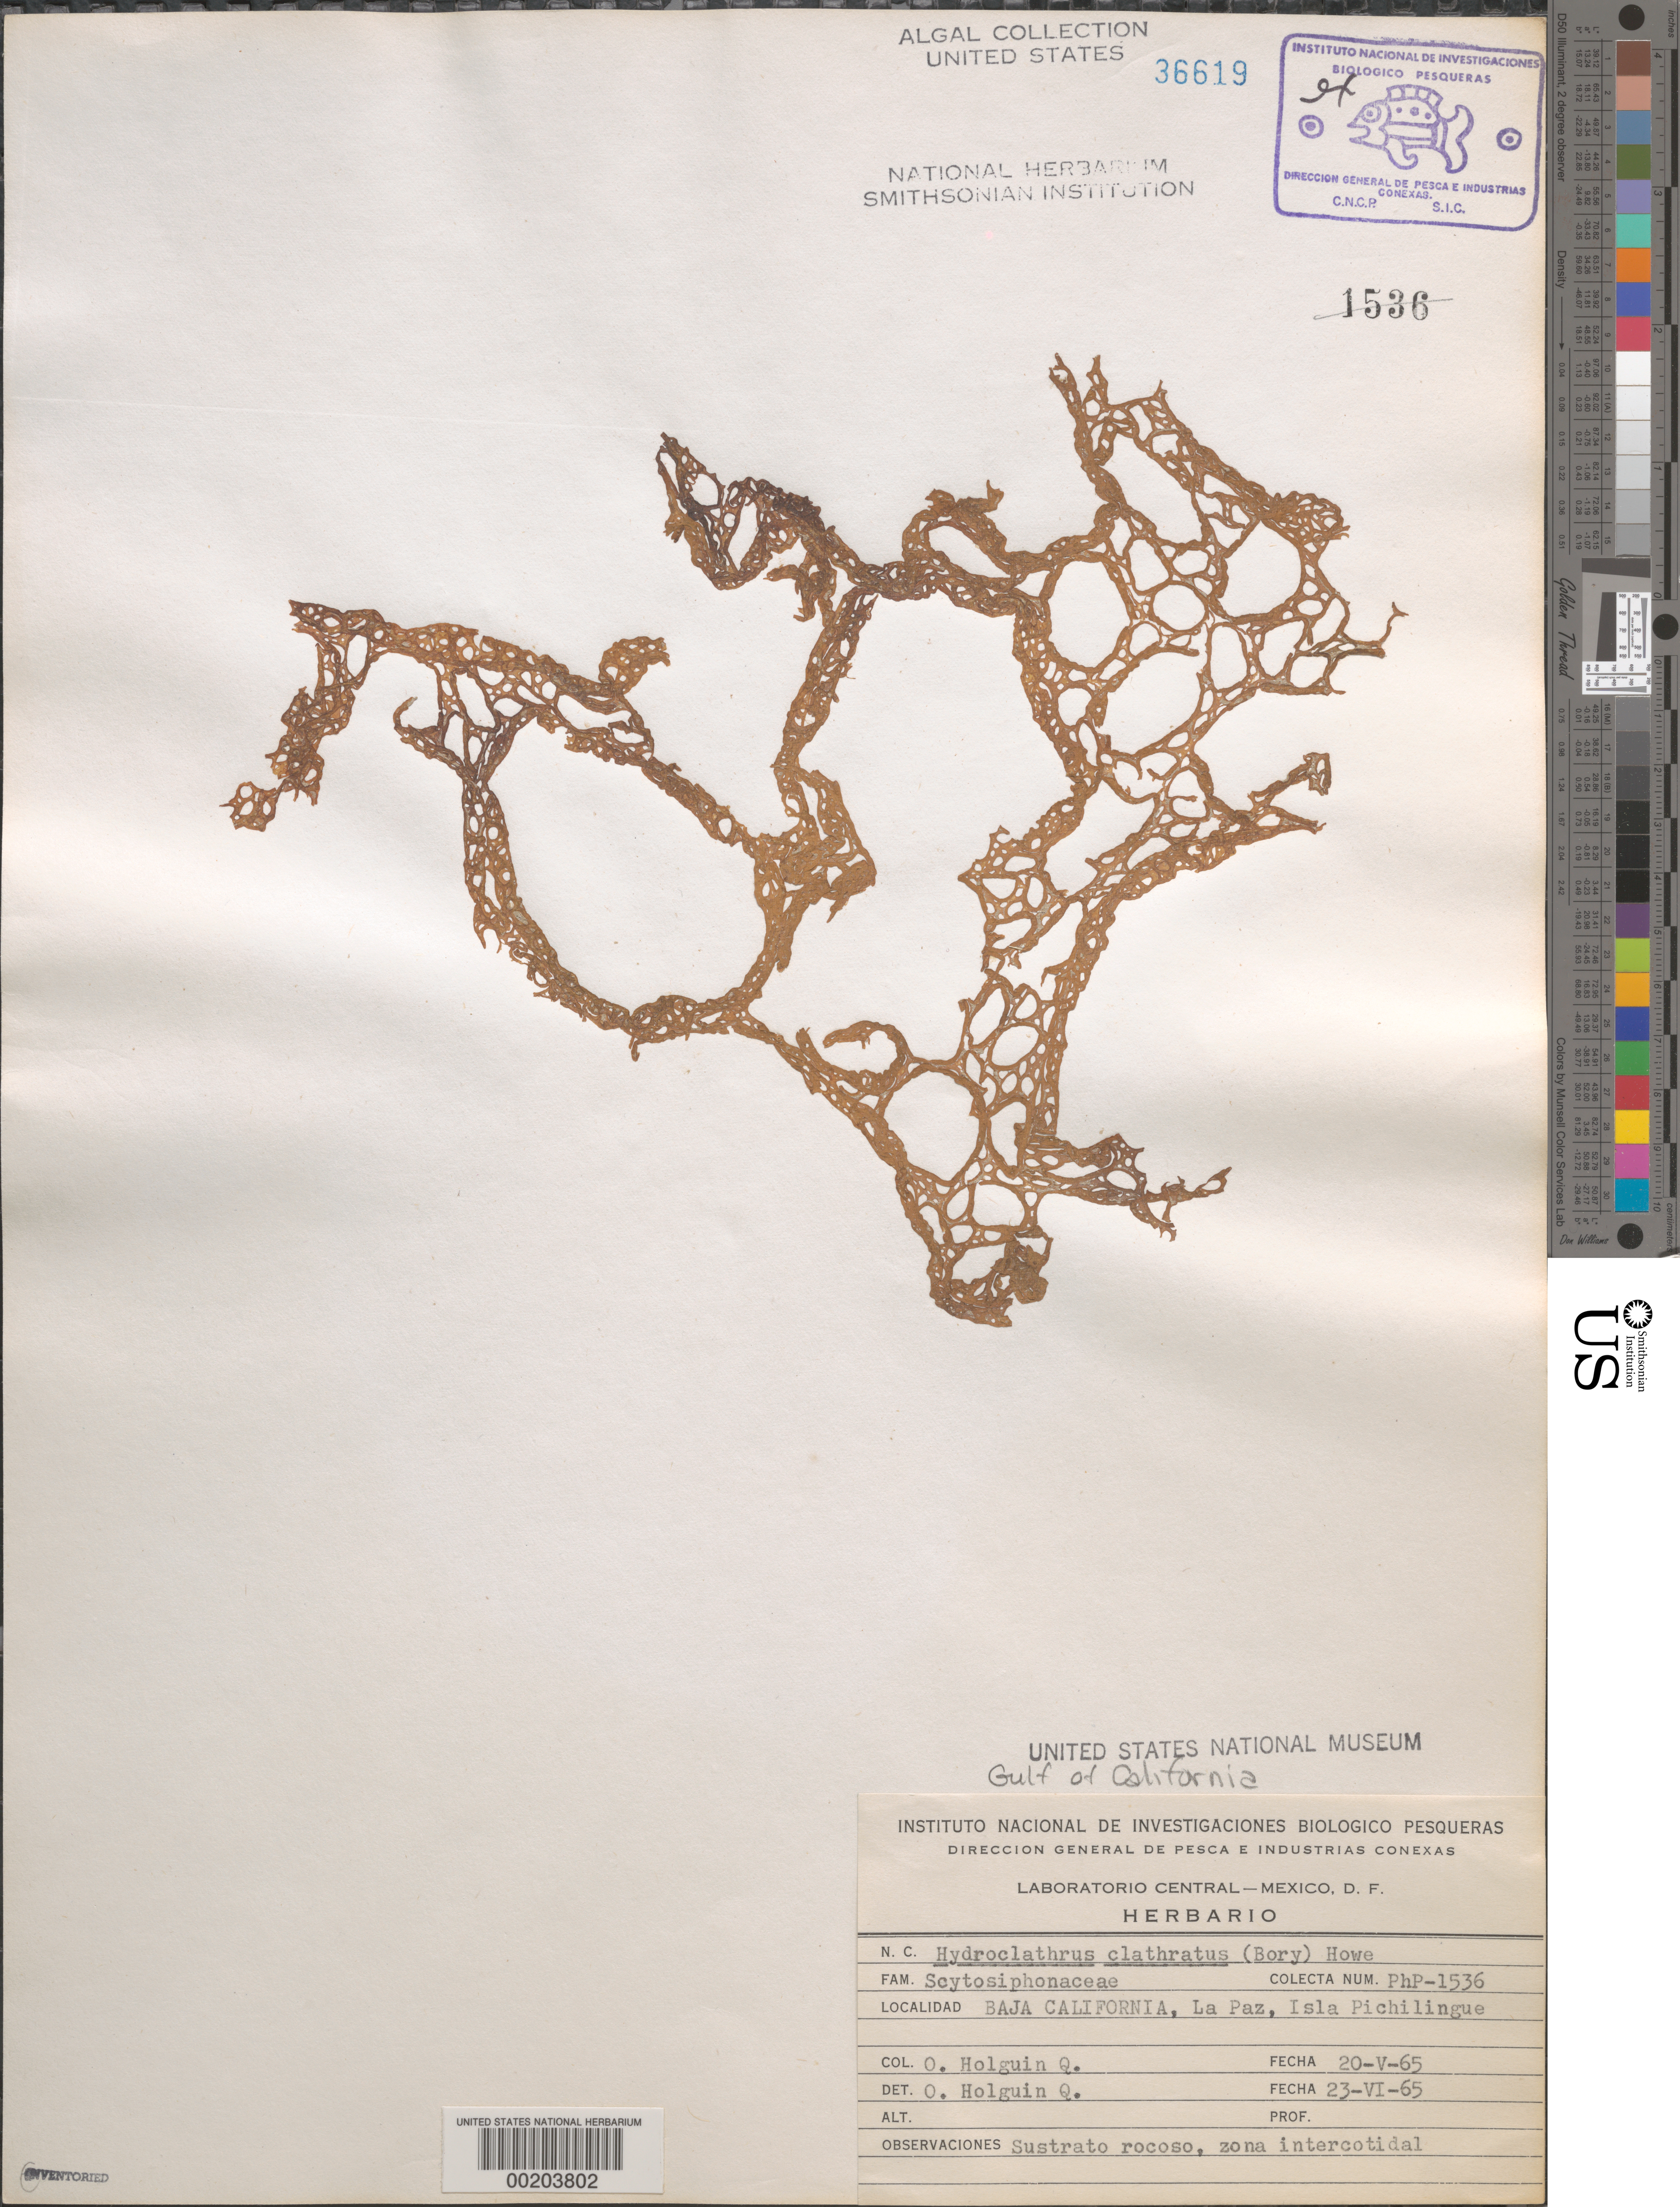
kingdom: Chromista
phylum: Ochrophyta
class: Phaeophyceae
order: Scytosiphonales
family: Scytosiphonaceae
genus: Hydroclathrus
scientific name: Hydroclathrus clathratus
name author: (C. Agardh) M. Howe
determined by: Holguin Q., O.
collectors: O. Holguin Q.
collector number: PHP-1536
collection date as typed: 20 May 1965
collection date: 1965-05-20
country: Mexico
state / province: Baja California Sur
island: Isla Pichilingue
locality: La Paz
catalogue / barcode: US 36619